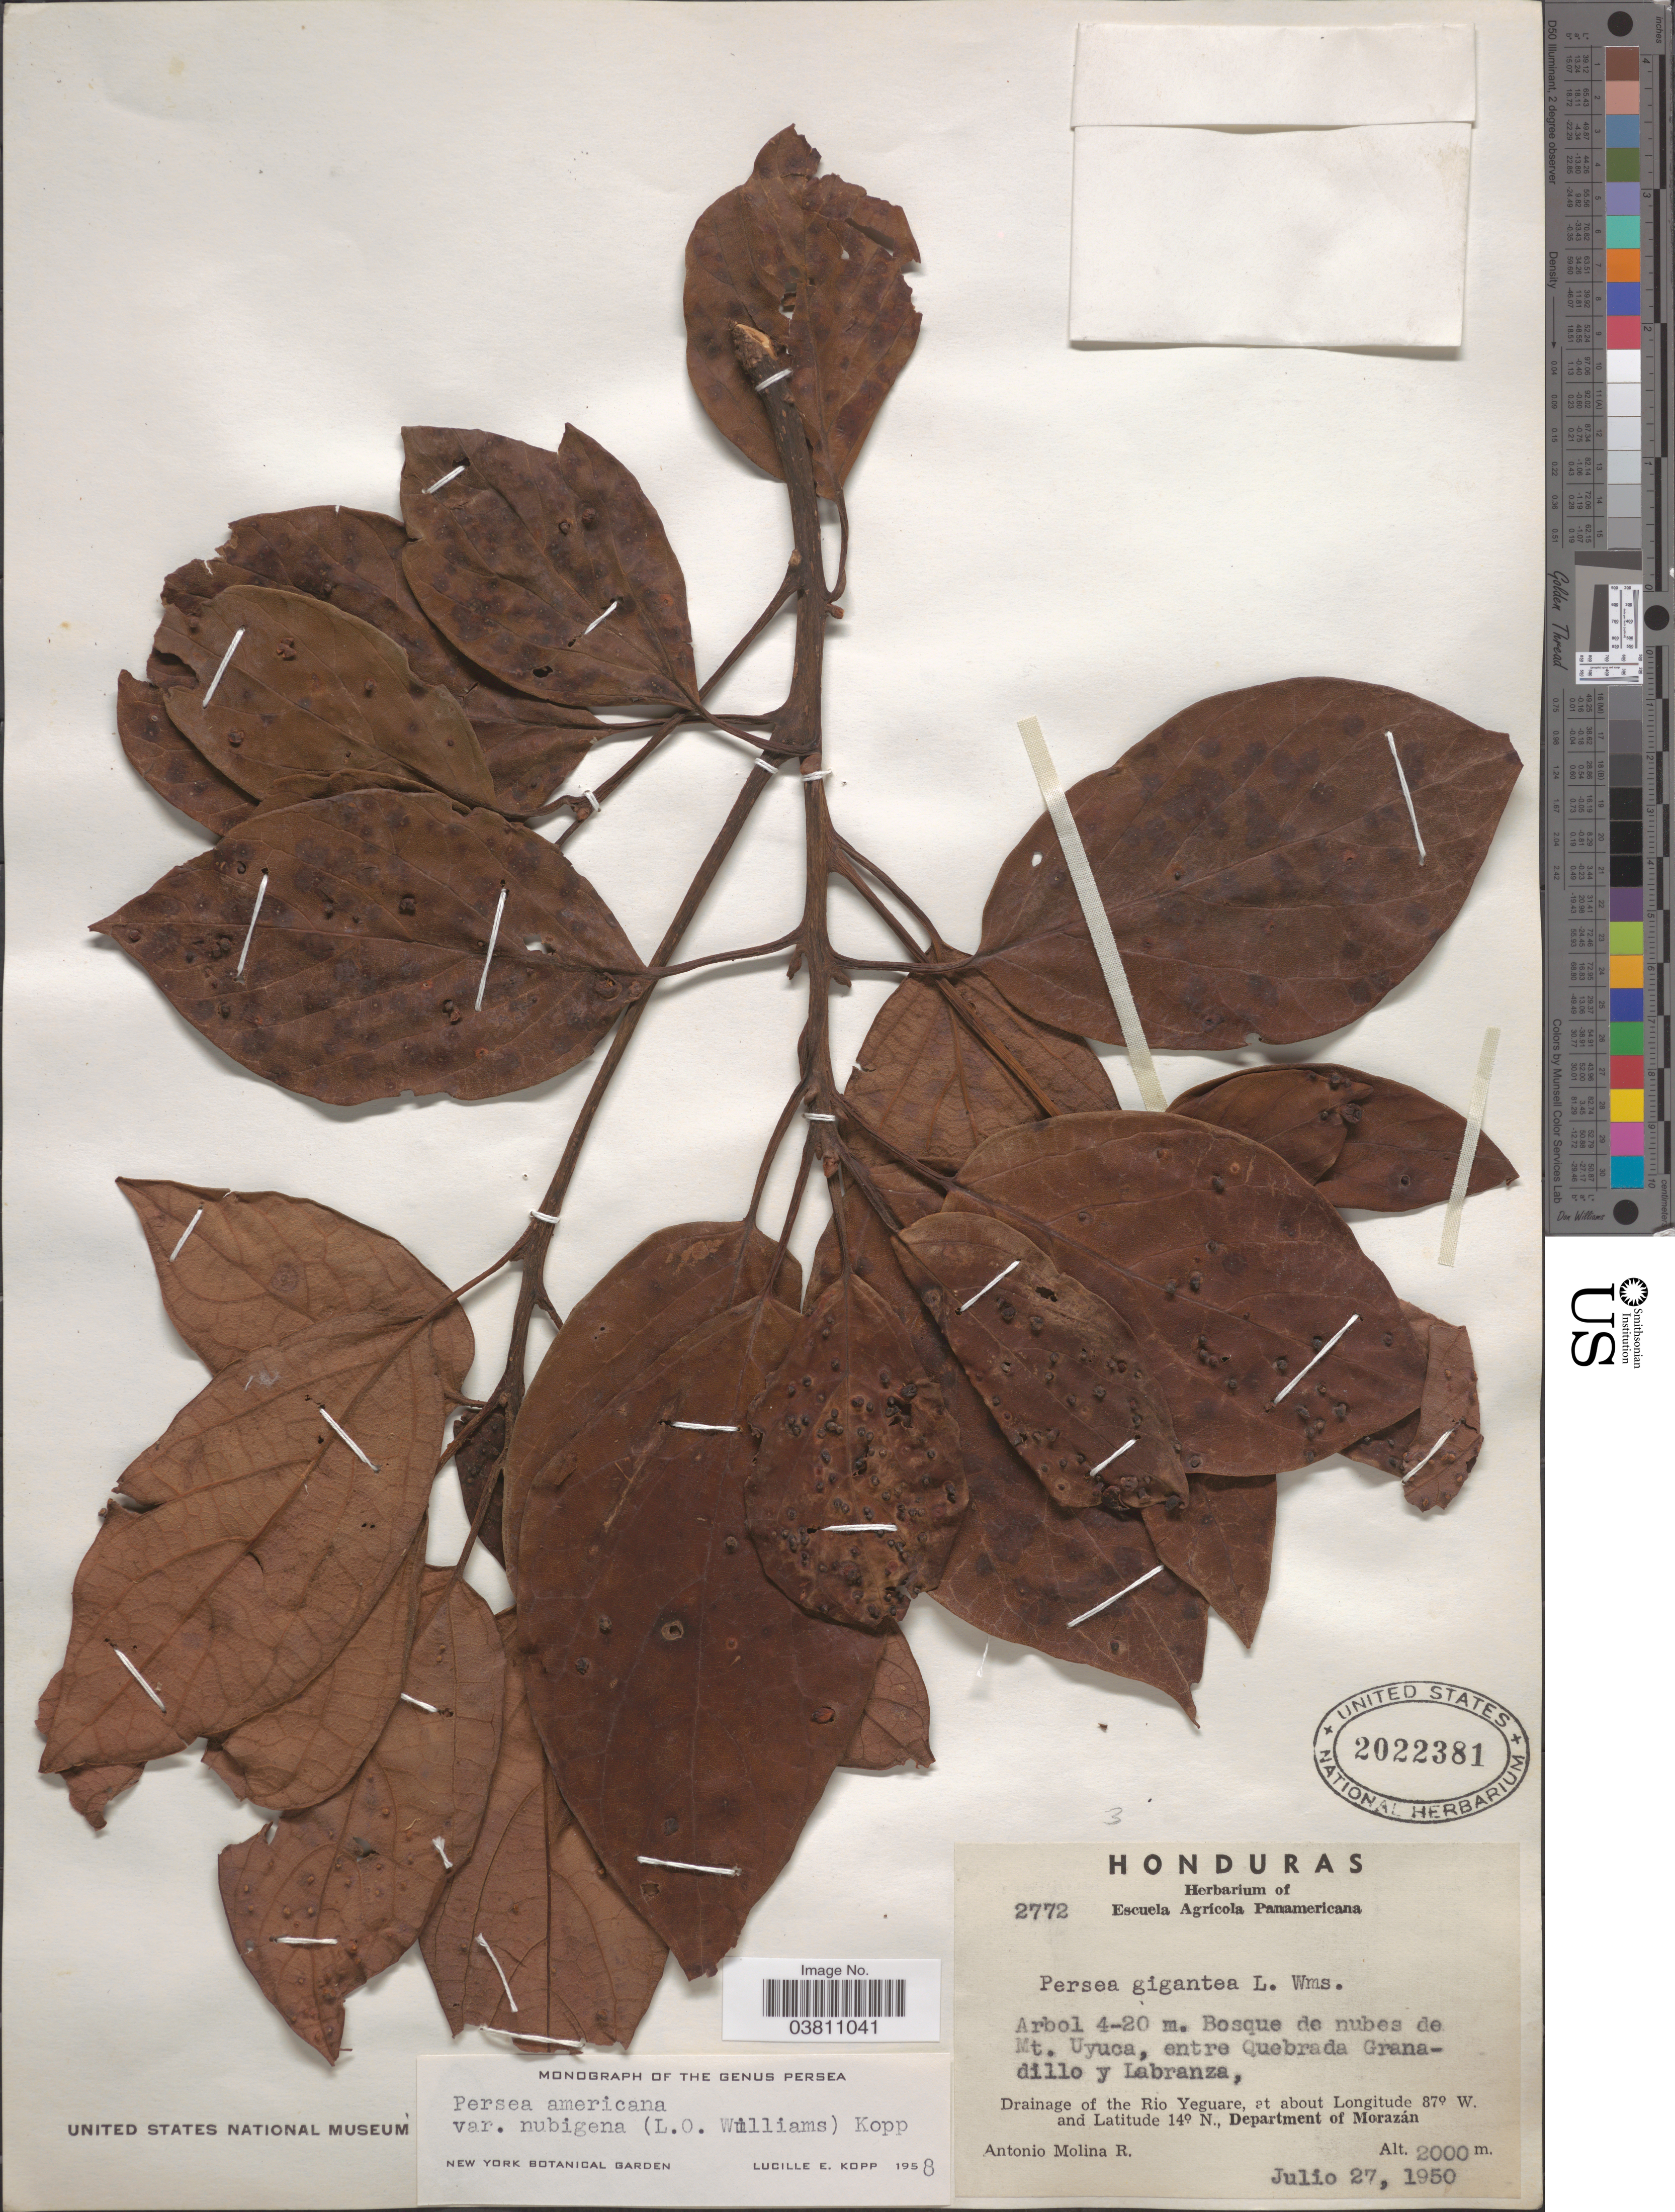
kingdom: Plantae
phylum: Tracheophyta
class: Magnoliopsida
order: Laurales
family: Lauraceae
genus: Persea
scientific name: Persea americana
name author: Mill.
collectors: A. Molina R.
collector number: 2772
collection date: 1950-07-27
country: Honduras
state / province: Fco. Morazán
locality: Mt. Uyuca, entre Quebrada Granadillo y Labranza, Drainage of the Rio Yeguare, Department of Morazán.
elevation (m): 2000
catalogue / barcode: US 2022381